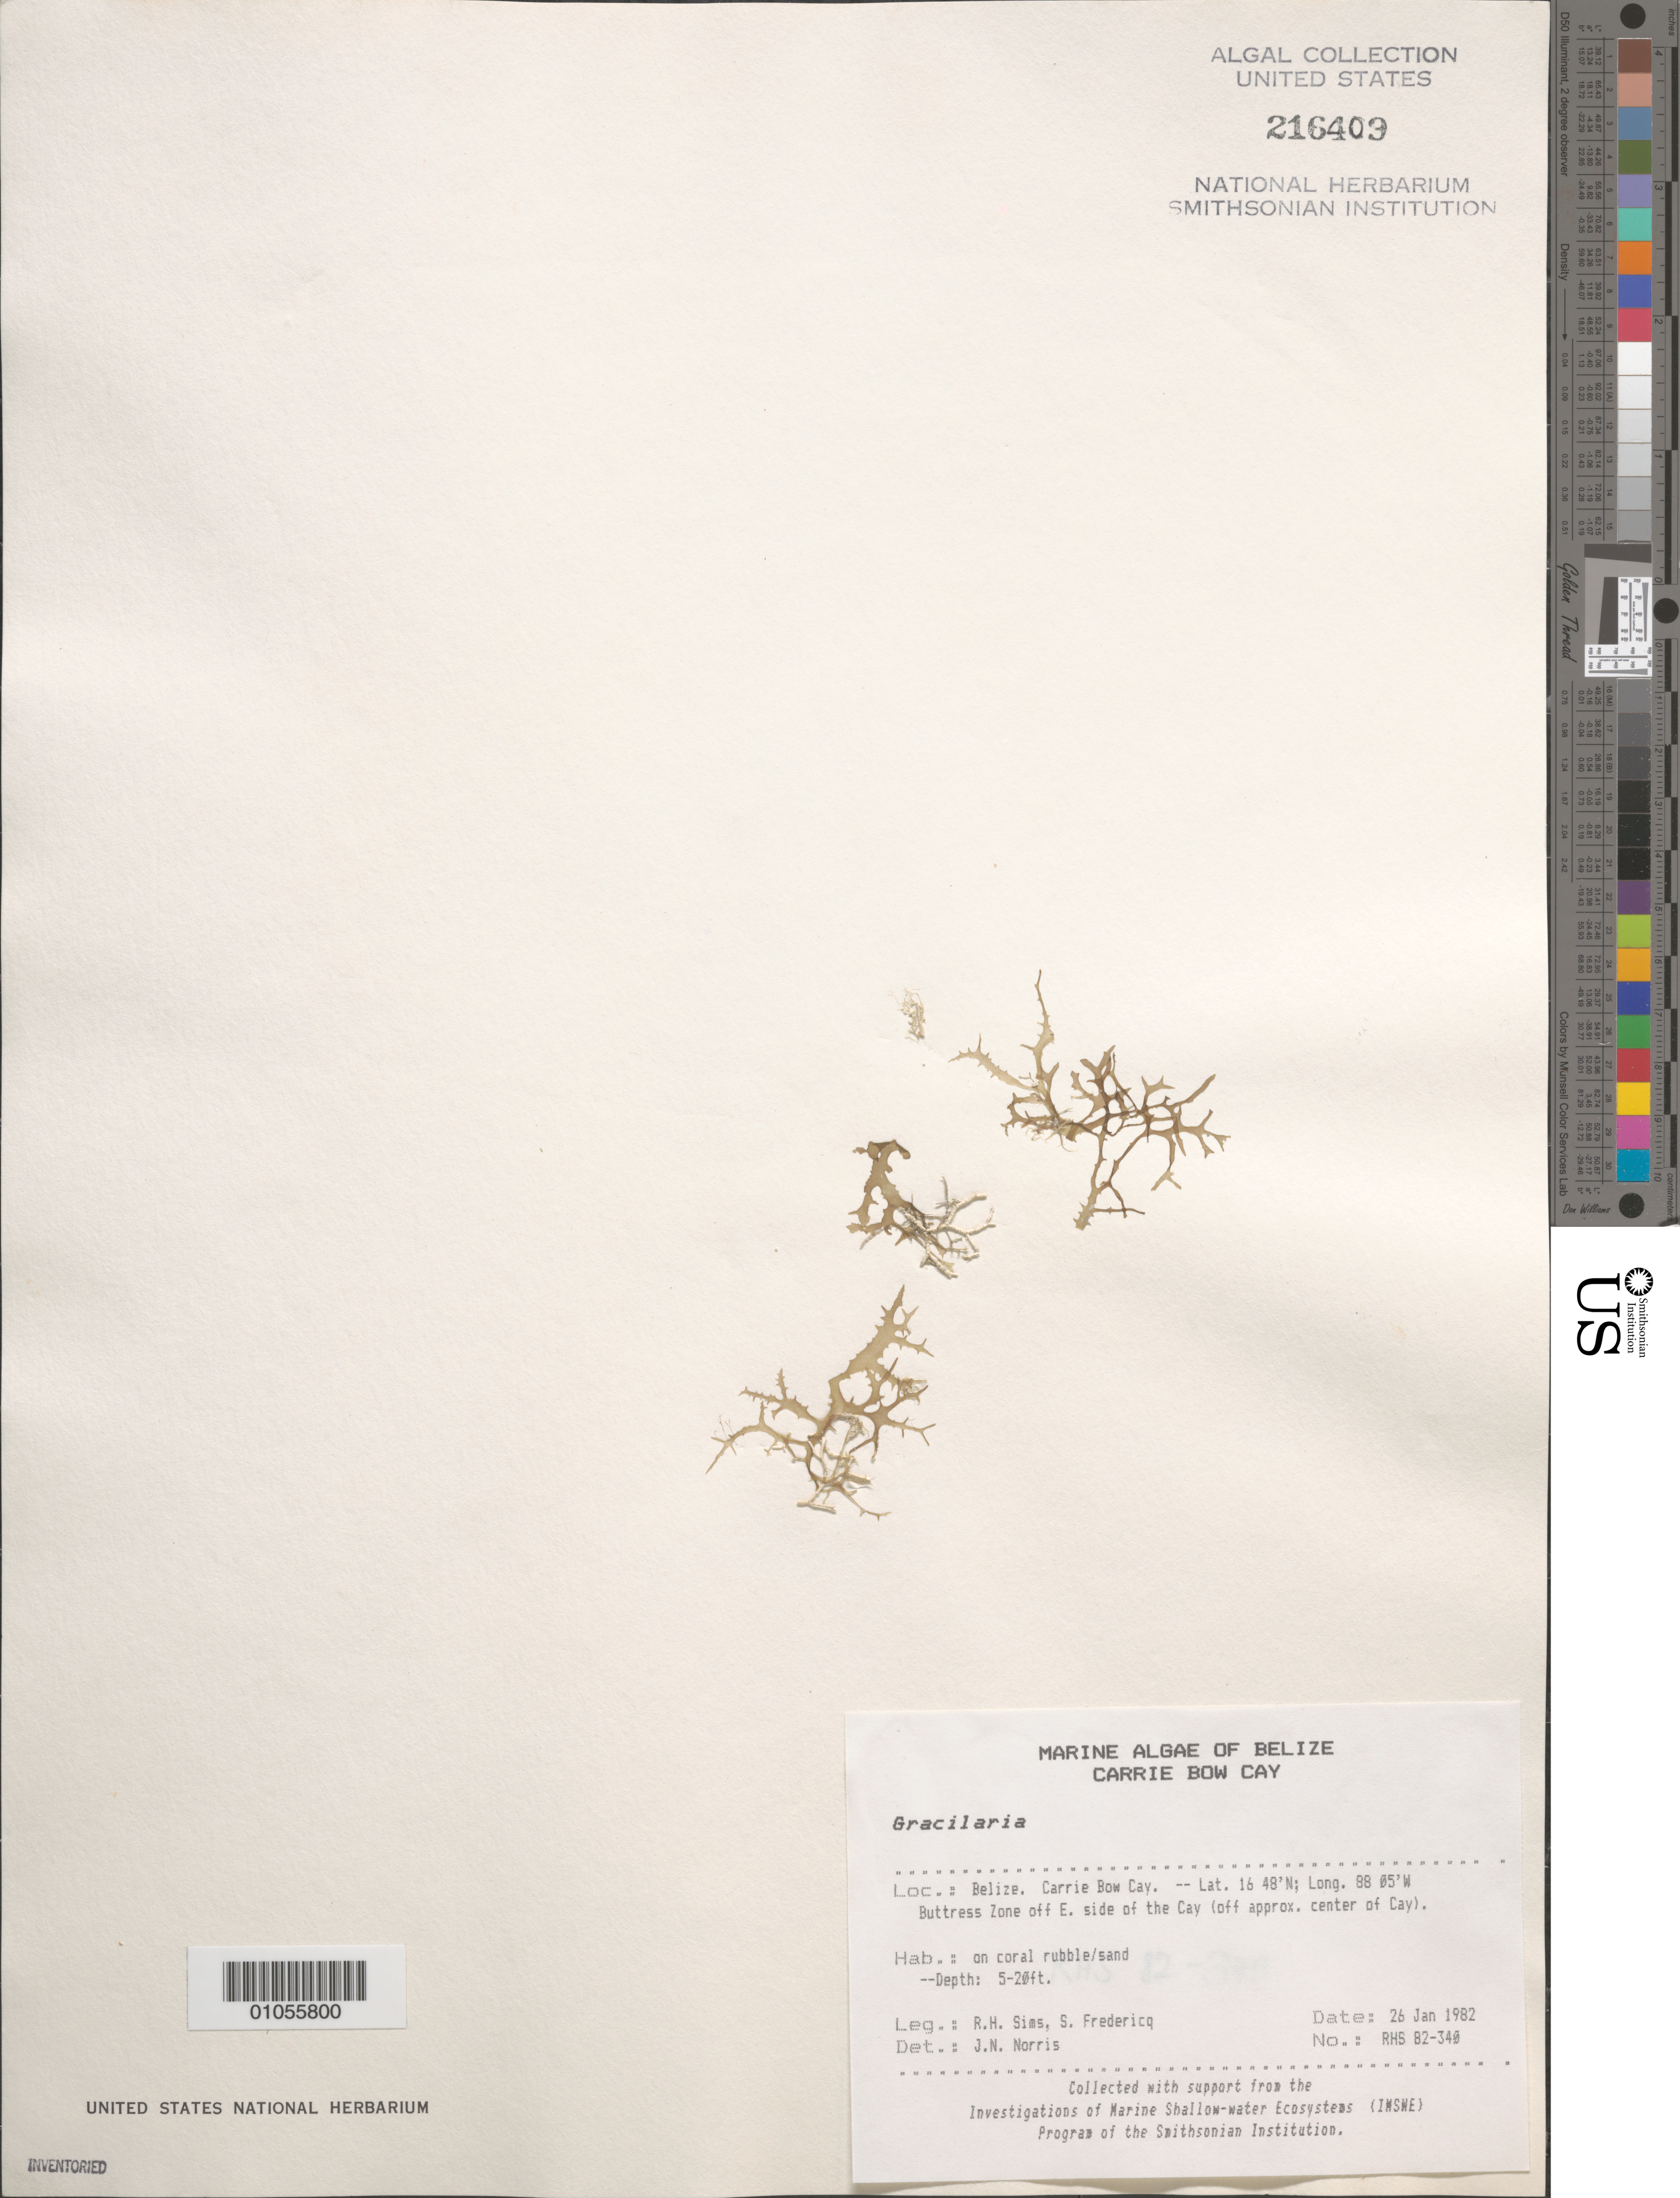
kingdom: Plantae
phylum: Rhodophyta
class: Florideophyceae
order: Gracilariales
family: Gracilariaceae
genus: Gracilaria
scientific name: Gracilaria sp.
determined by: Norris, James N.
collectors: R. H. Sims & S. Fredericq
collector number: RHS 82-340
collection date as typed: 26 Jan 1982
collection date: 1982-01-26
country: Belize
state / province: Stann Creek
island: Carrie Bow Cay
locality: Off east side of the cay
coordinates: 16 48'N, 88 05'W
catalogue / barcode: US 216409